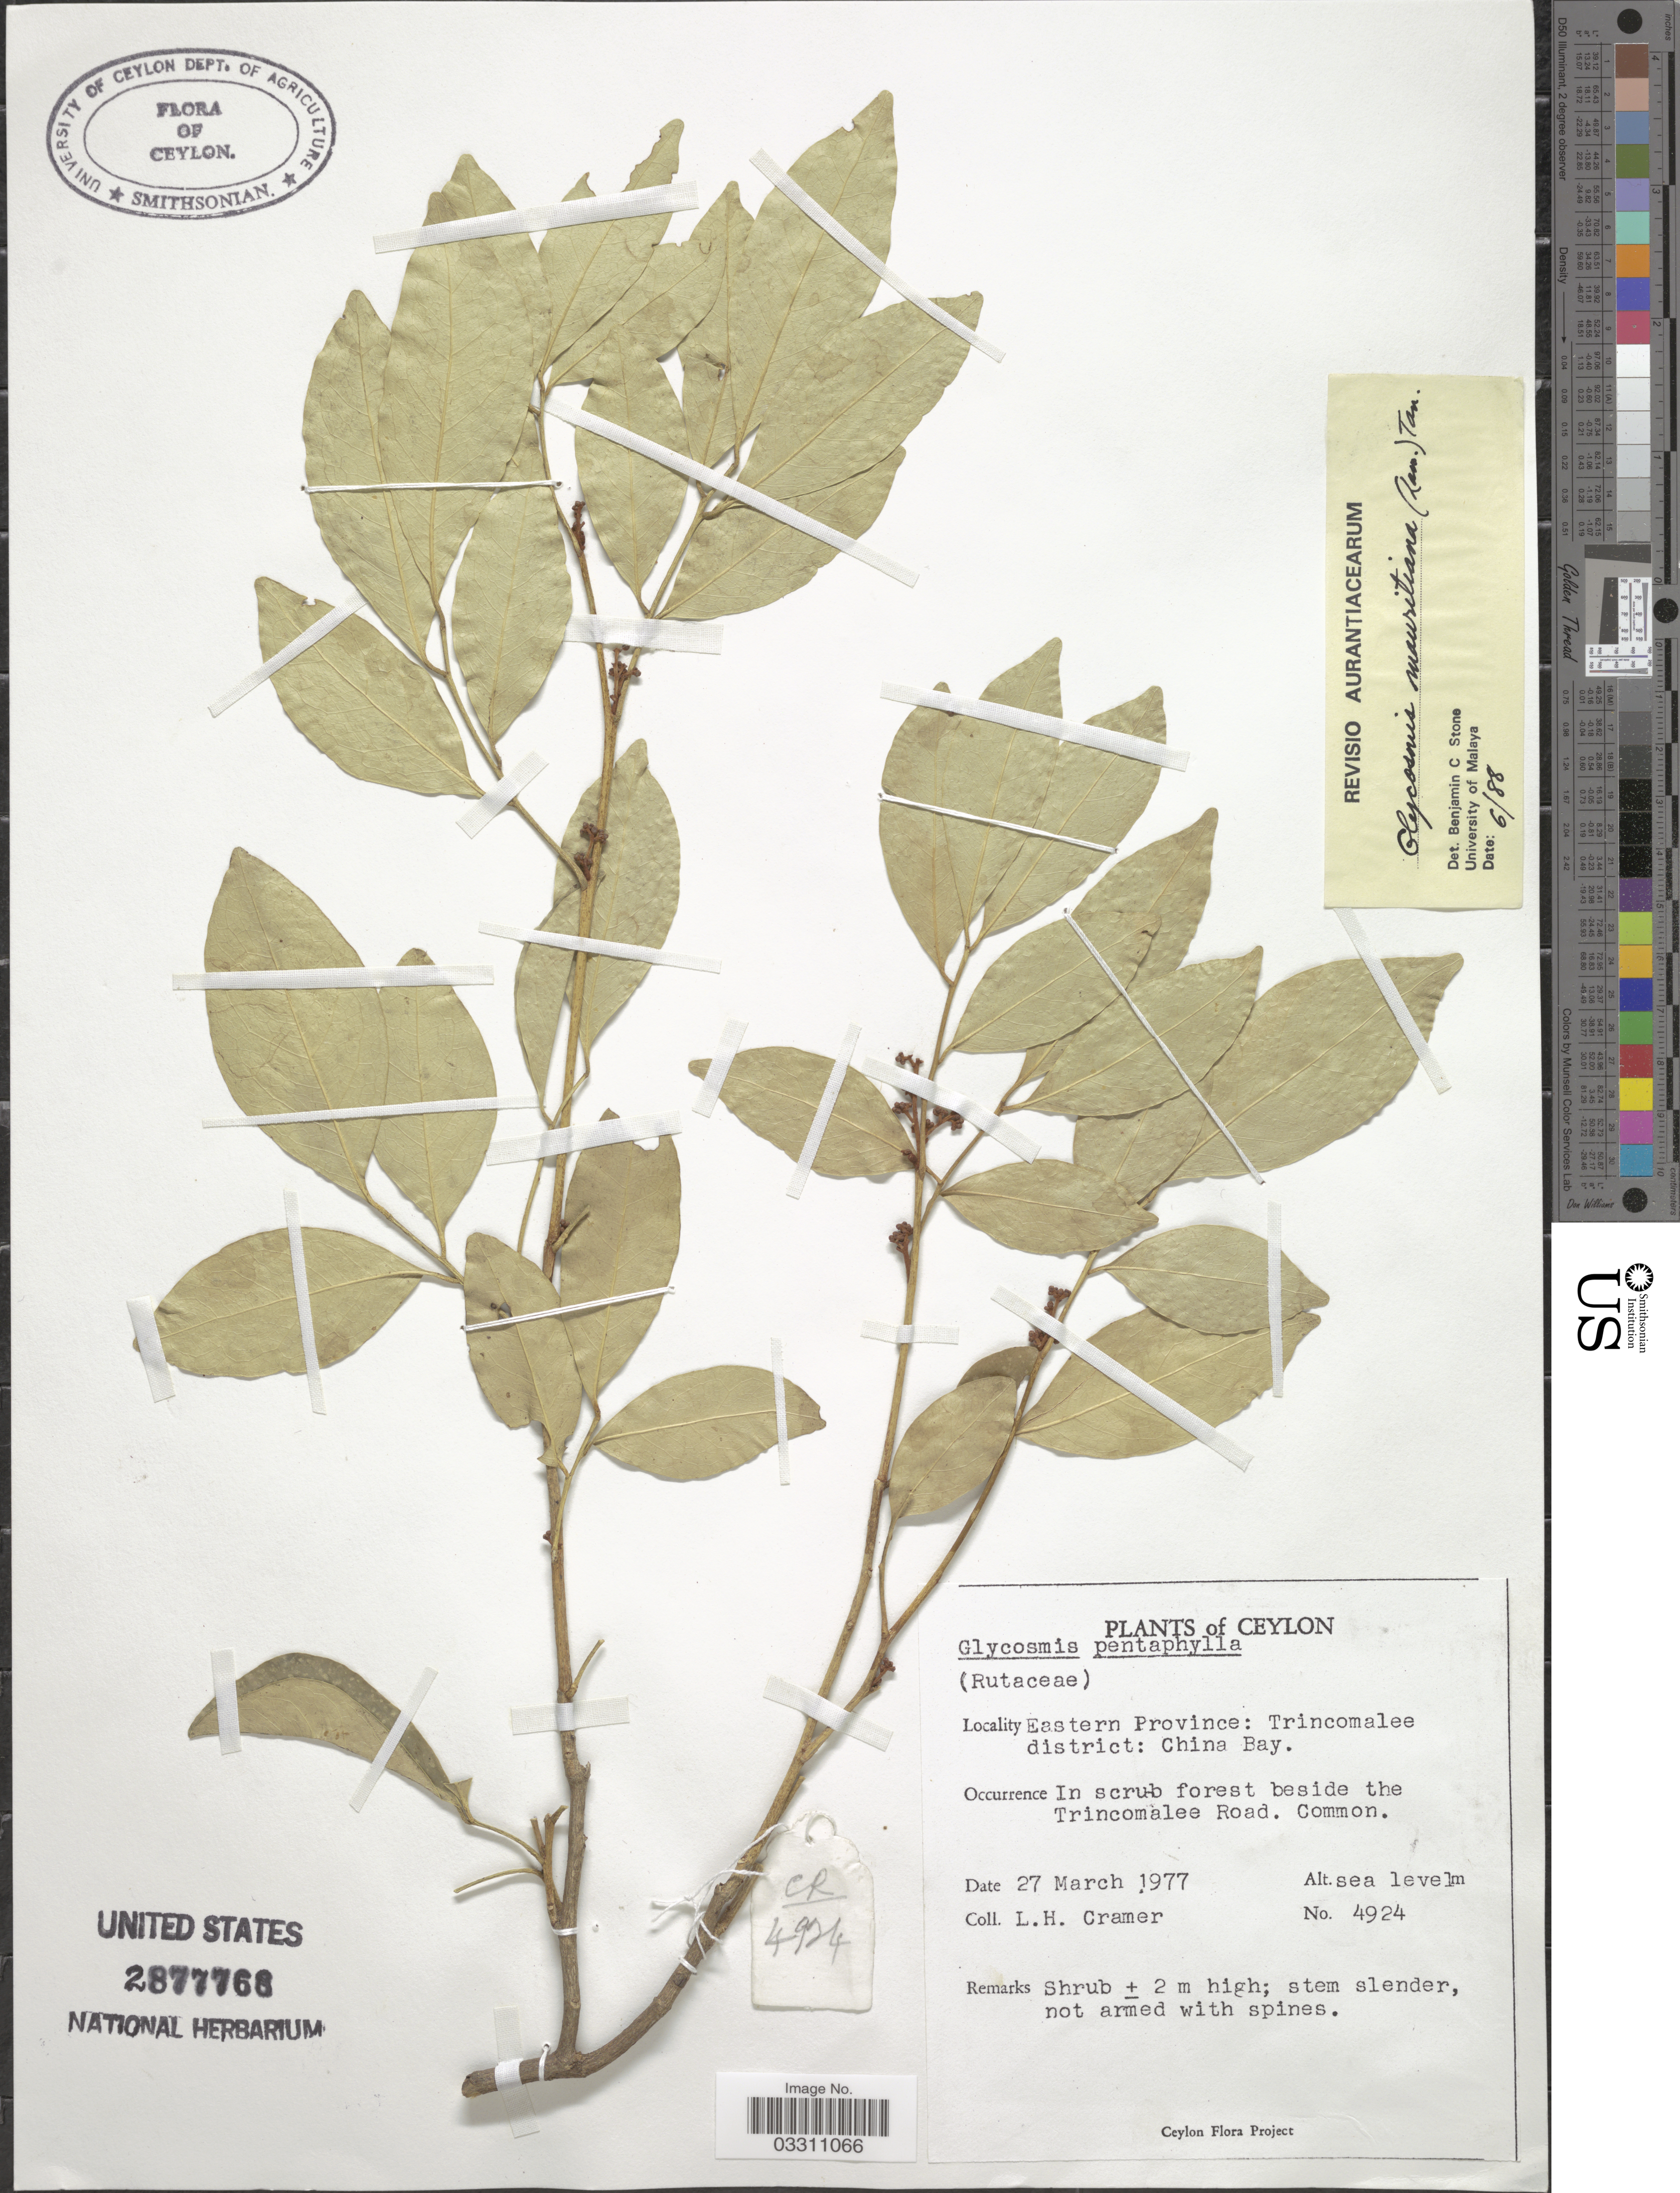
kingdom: Plantae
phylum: Tracheophyta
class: Magnoliopsida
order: Sapindales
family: Rutaceae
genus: Glycosmis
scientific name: Glycosmis mauritiana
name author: (Lamkey) Tanaka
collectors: L. H. Cramer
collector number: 4924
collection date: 1977-03-27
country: Sri Lanka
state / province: Eastern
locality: Ceylon, Trincomalee district: China Bay, In scrub forest beside the Trincomalee Road.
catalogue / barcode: US 2877768